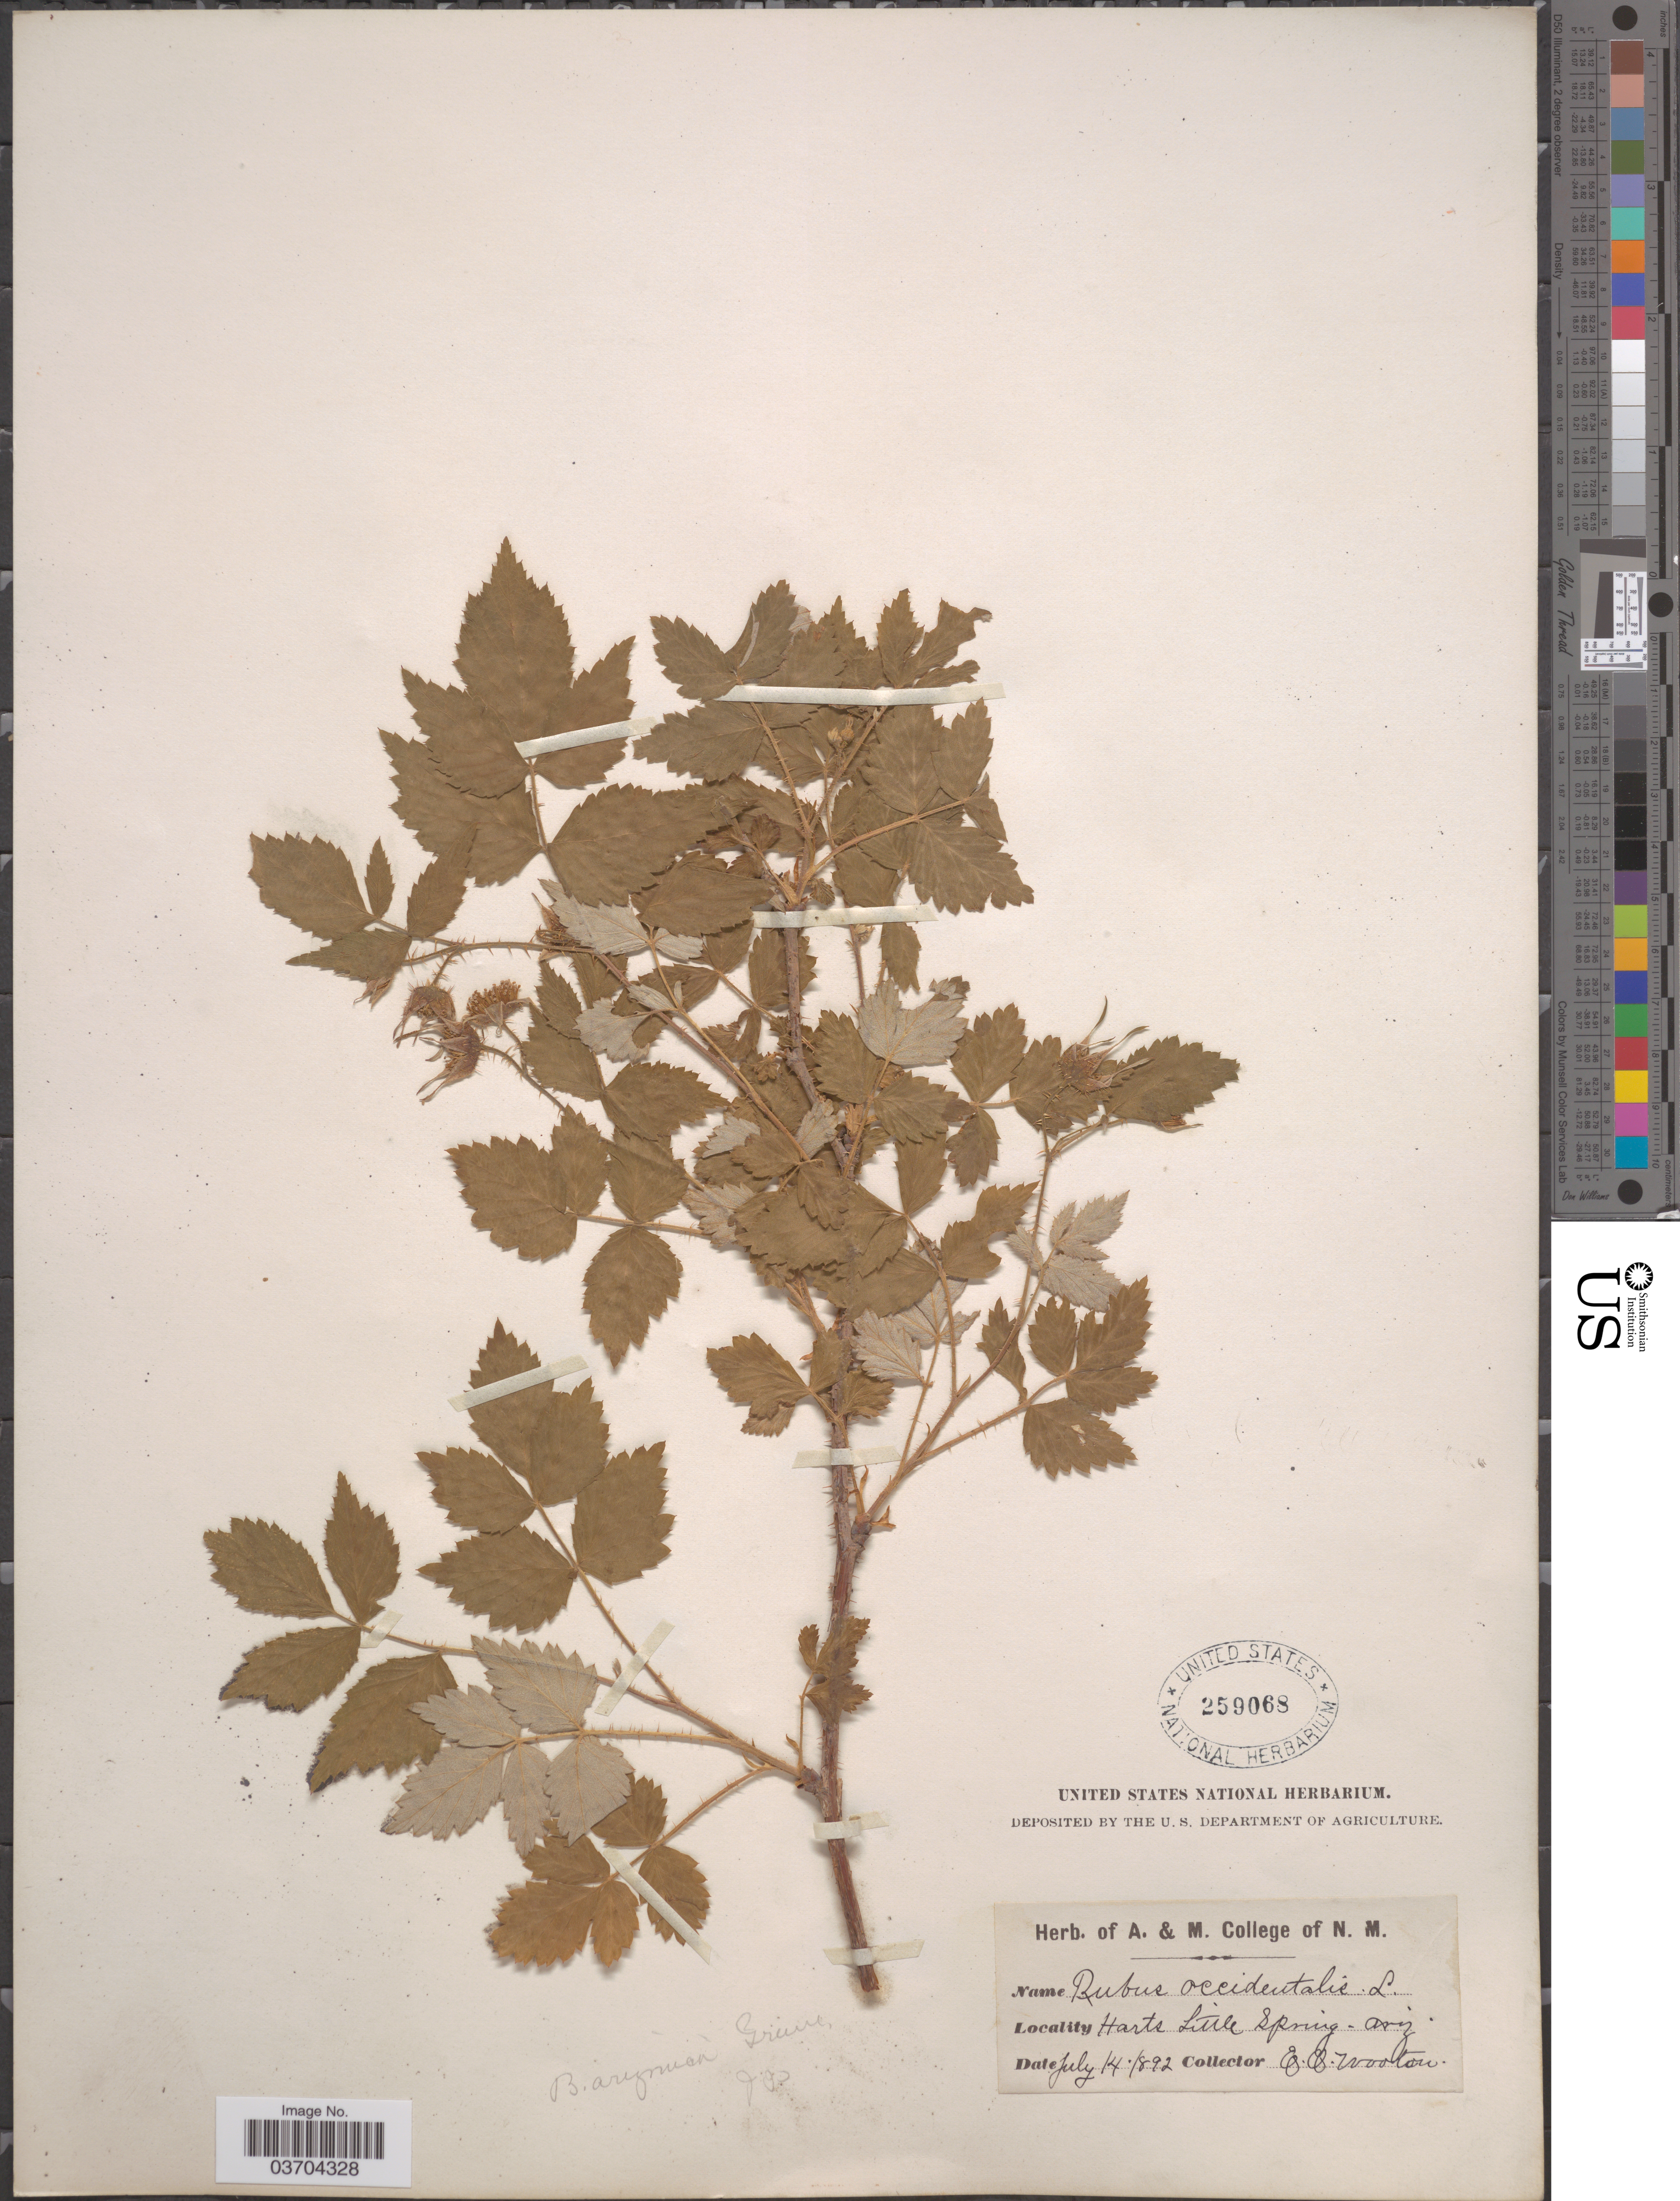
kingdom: Plantae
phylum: Tracheophyta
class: Magnoliopsida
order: Rosales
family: Rosaceae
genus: Rubus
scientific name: Rubus arizonicus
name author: (Greene) Rydb.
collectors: E. O. Wooton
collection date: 1892-07-14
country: United States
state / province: Arizona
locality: Harts Little Spring.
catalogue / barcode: US 259068